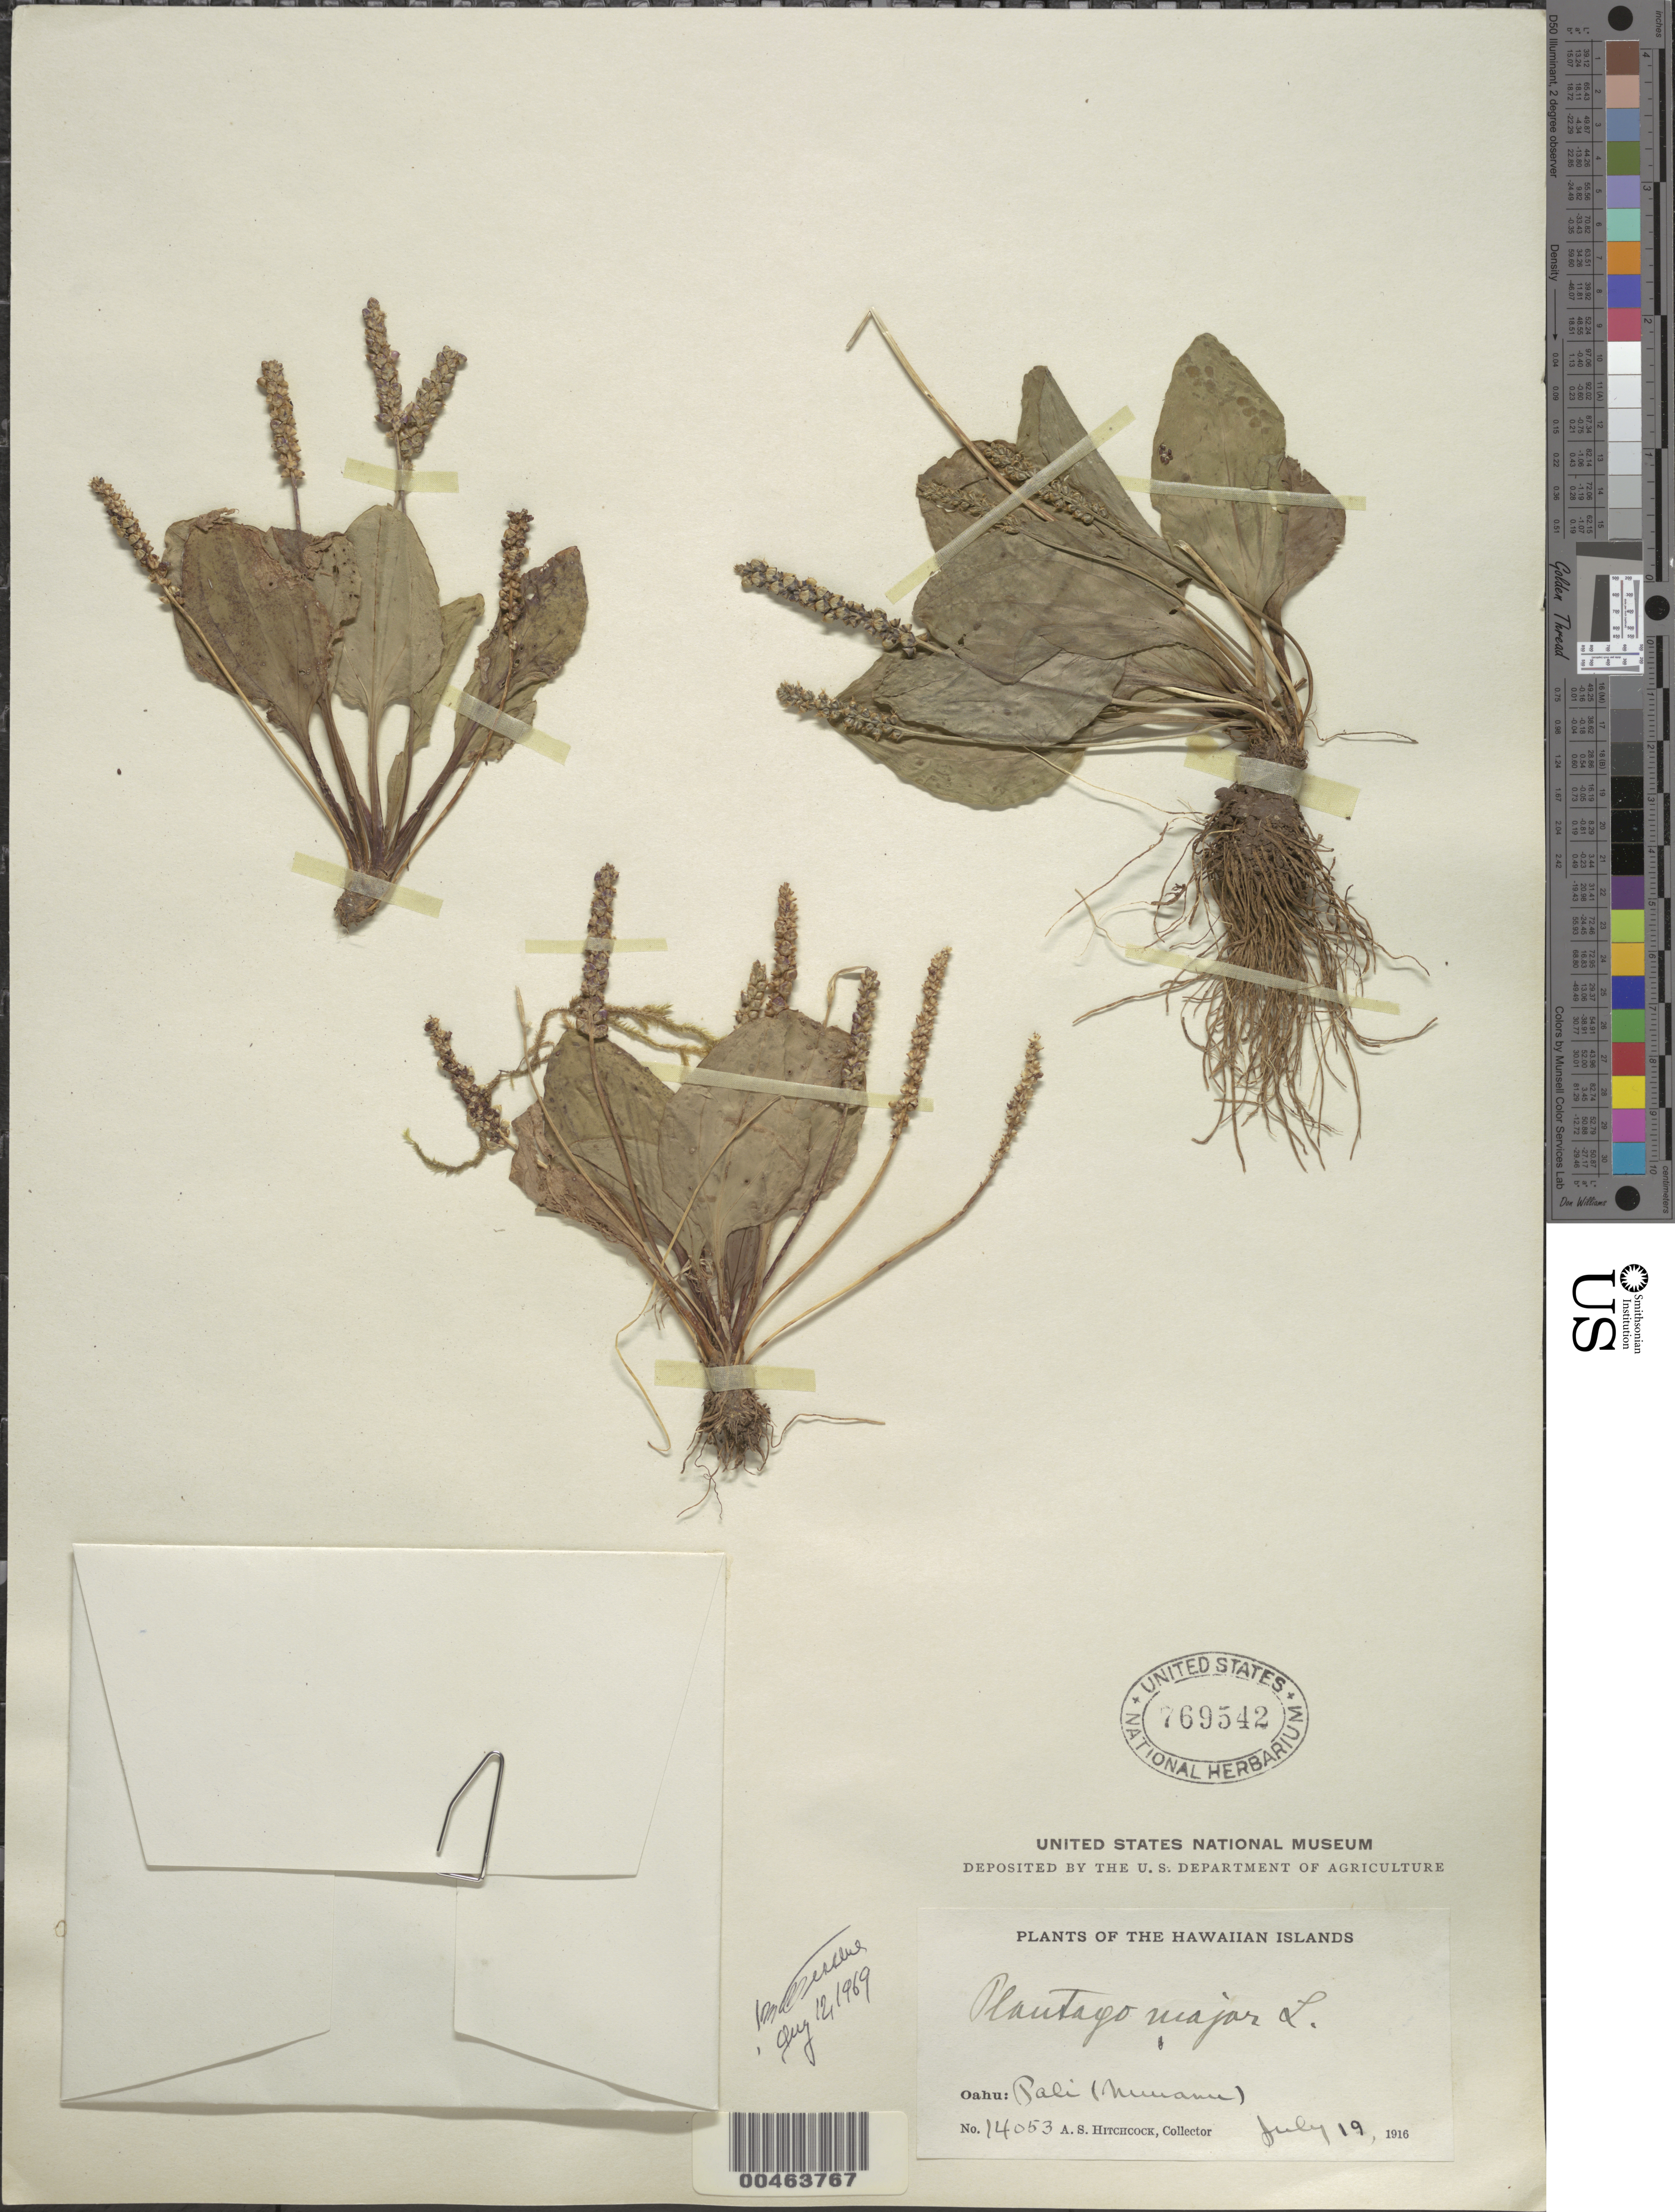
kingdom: Plantae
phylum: Tracheophyta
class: Magnoliopsida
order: Lamiales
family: Plantaginaceae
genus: Plantago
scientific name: Plantago major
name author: L.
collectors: A. S. Hitchcock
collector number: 14053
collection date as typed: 19 Jul 1916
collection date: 1916-07-19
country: United States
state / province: Hawaii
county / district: Honolulu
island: Oahu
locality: Pali (Nuuanu)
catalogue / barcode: US 769542